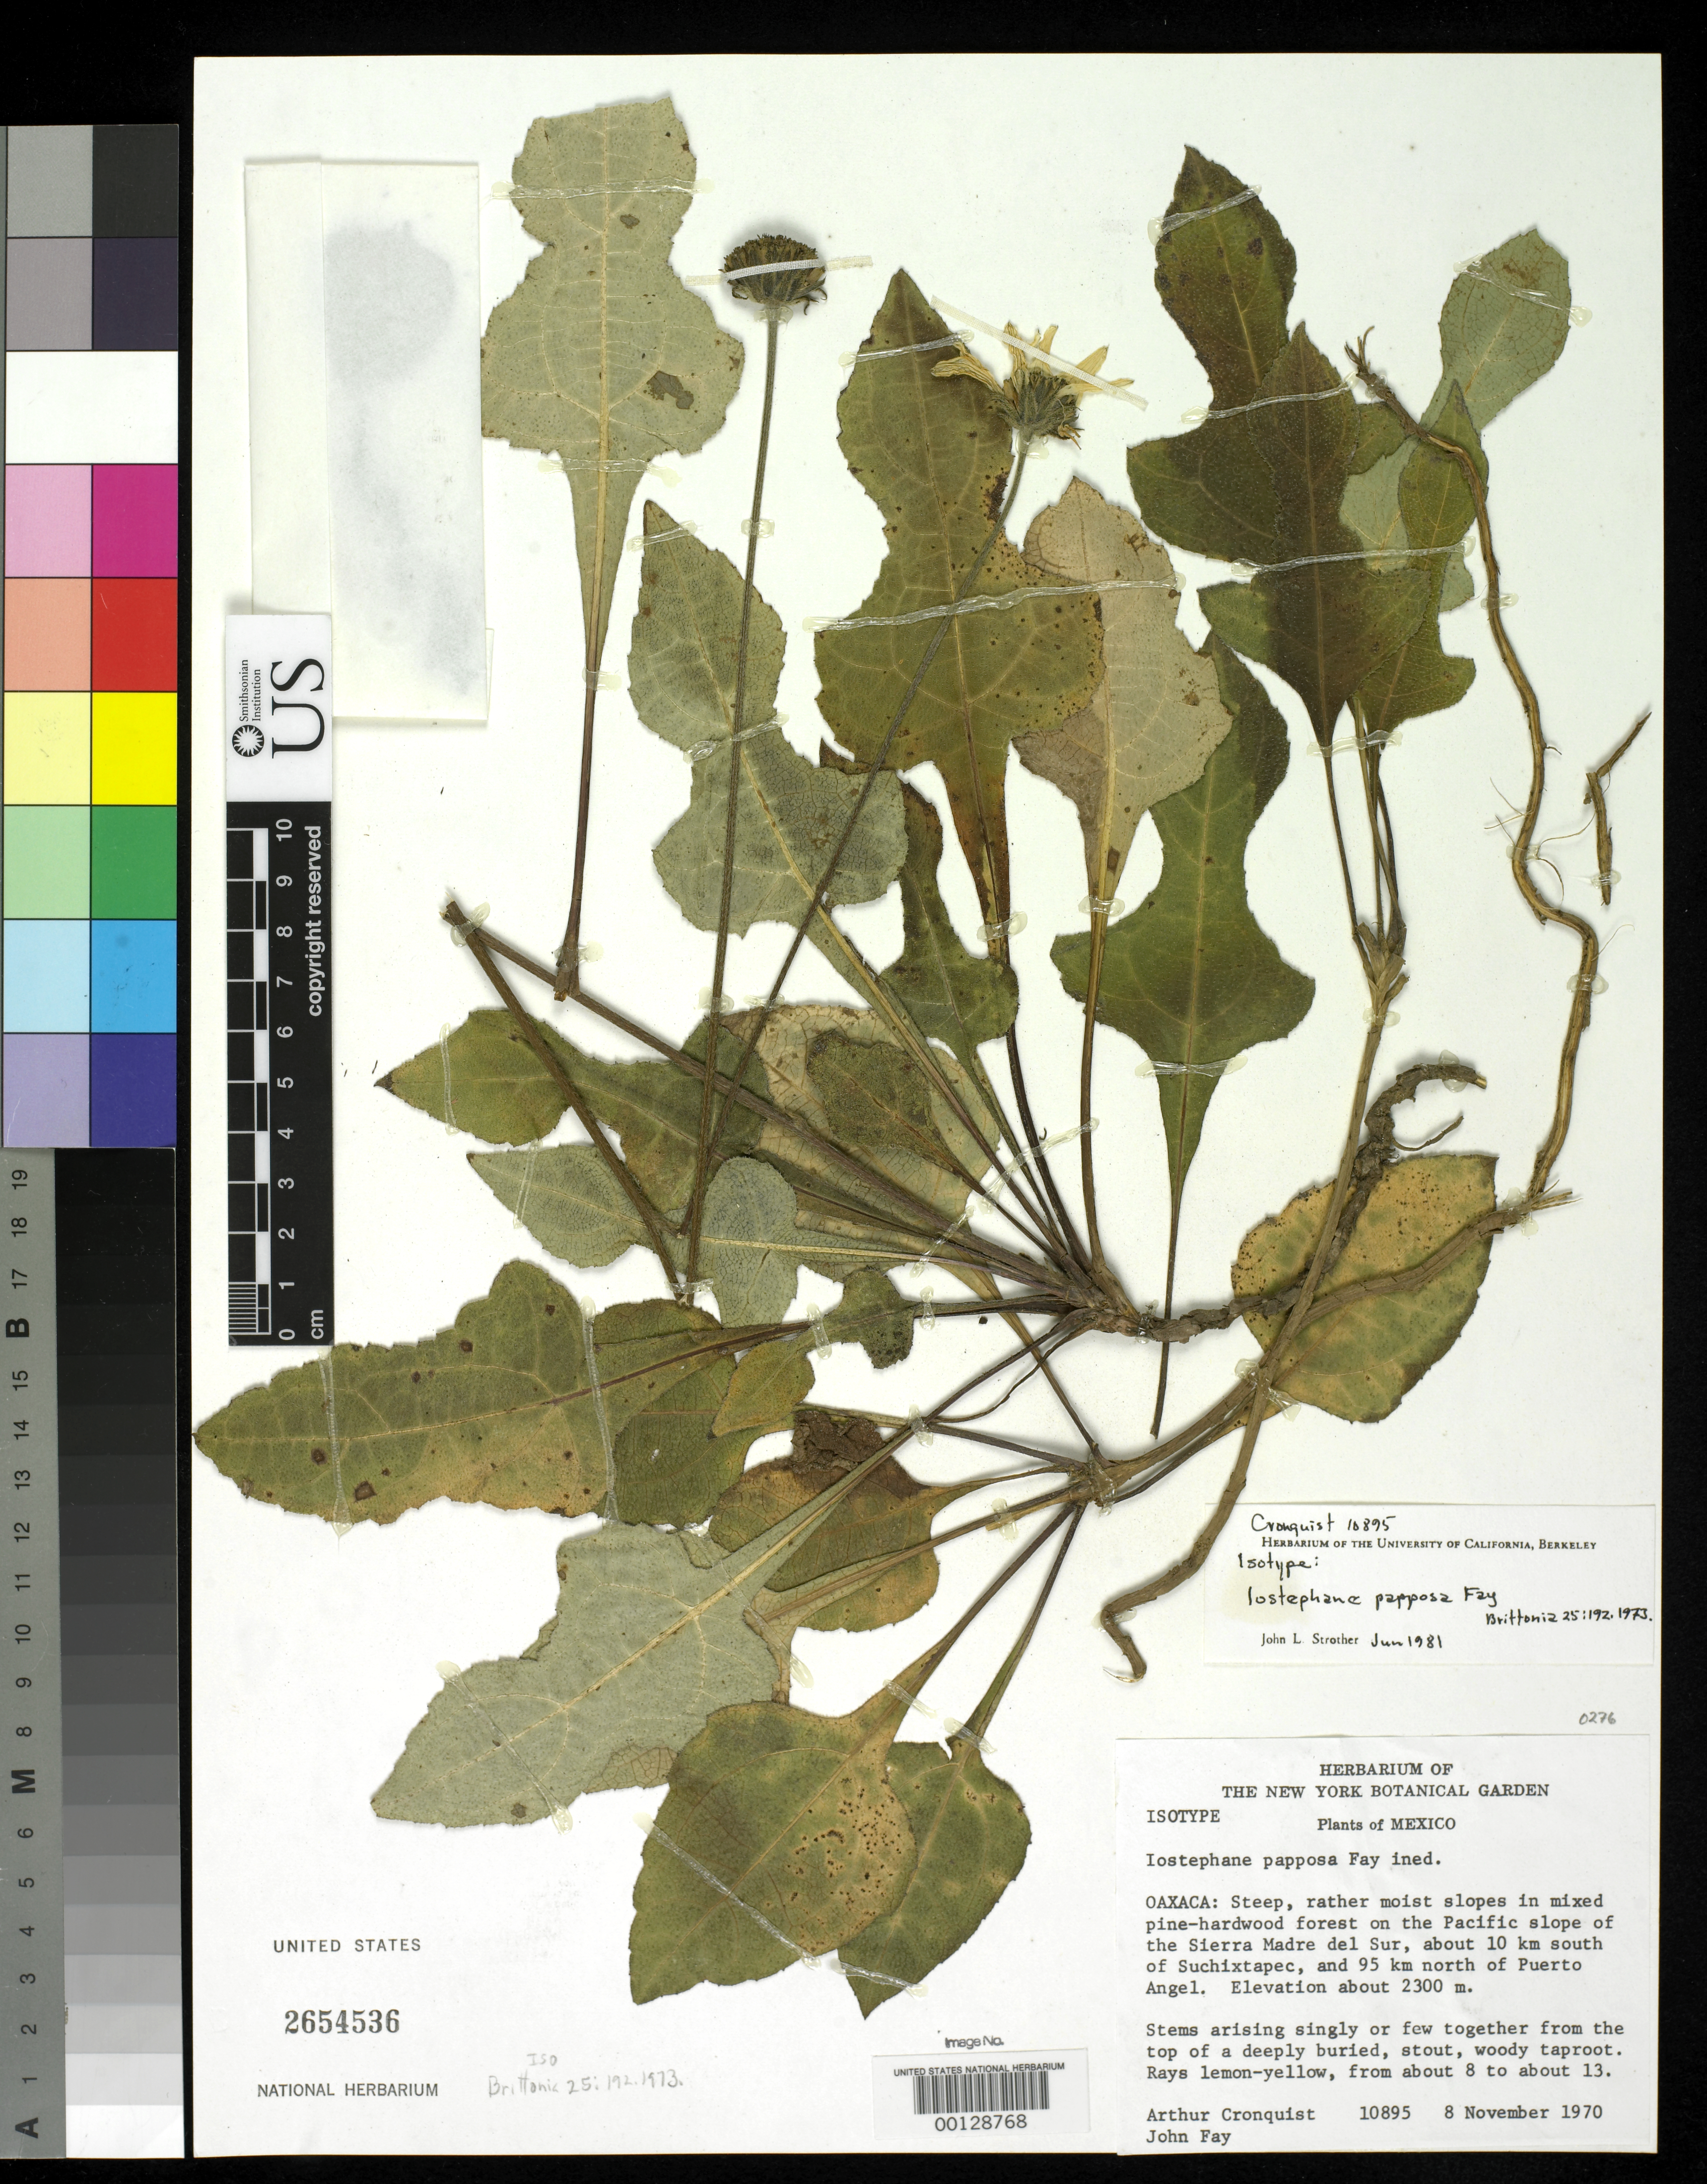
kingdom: Plantae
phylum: Tracheophyta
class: Magnoliopsida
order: Asterales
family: Asteraceae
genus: Iostephane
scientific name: Iostephane papposa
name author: Fay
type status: Isotype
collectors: A. J. Cronquist & J. Fay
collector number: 10895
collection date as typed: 08 Nov 1970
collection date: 1970-11-08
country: Mexico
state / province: Oaxaca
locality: Sierra Madre del Sur, S of Suchixtapex.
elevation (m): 2300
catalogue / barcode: US 2654536